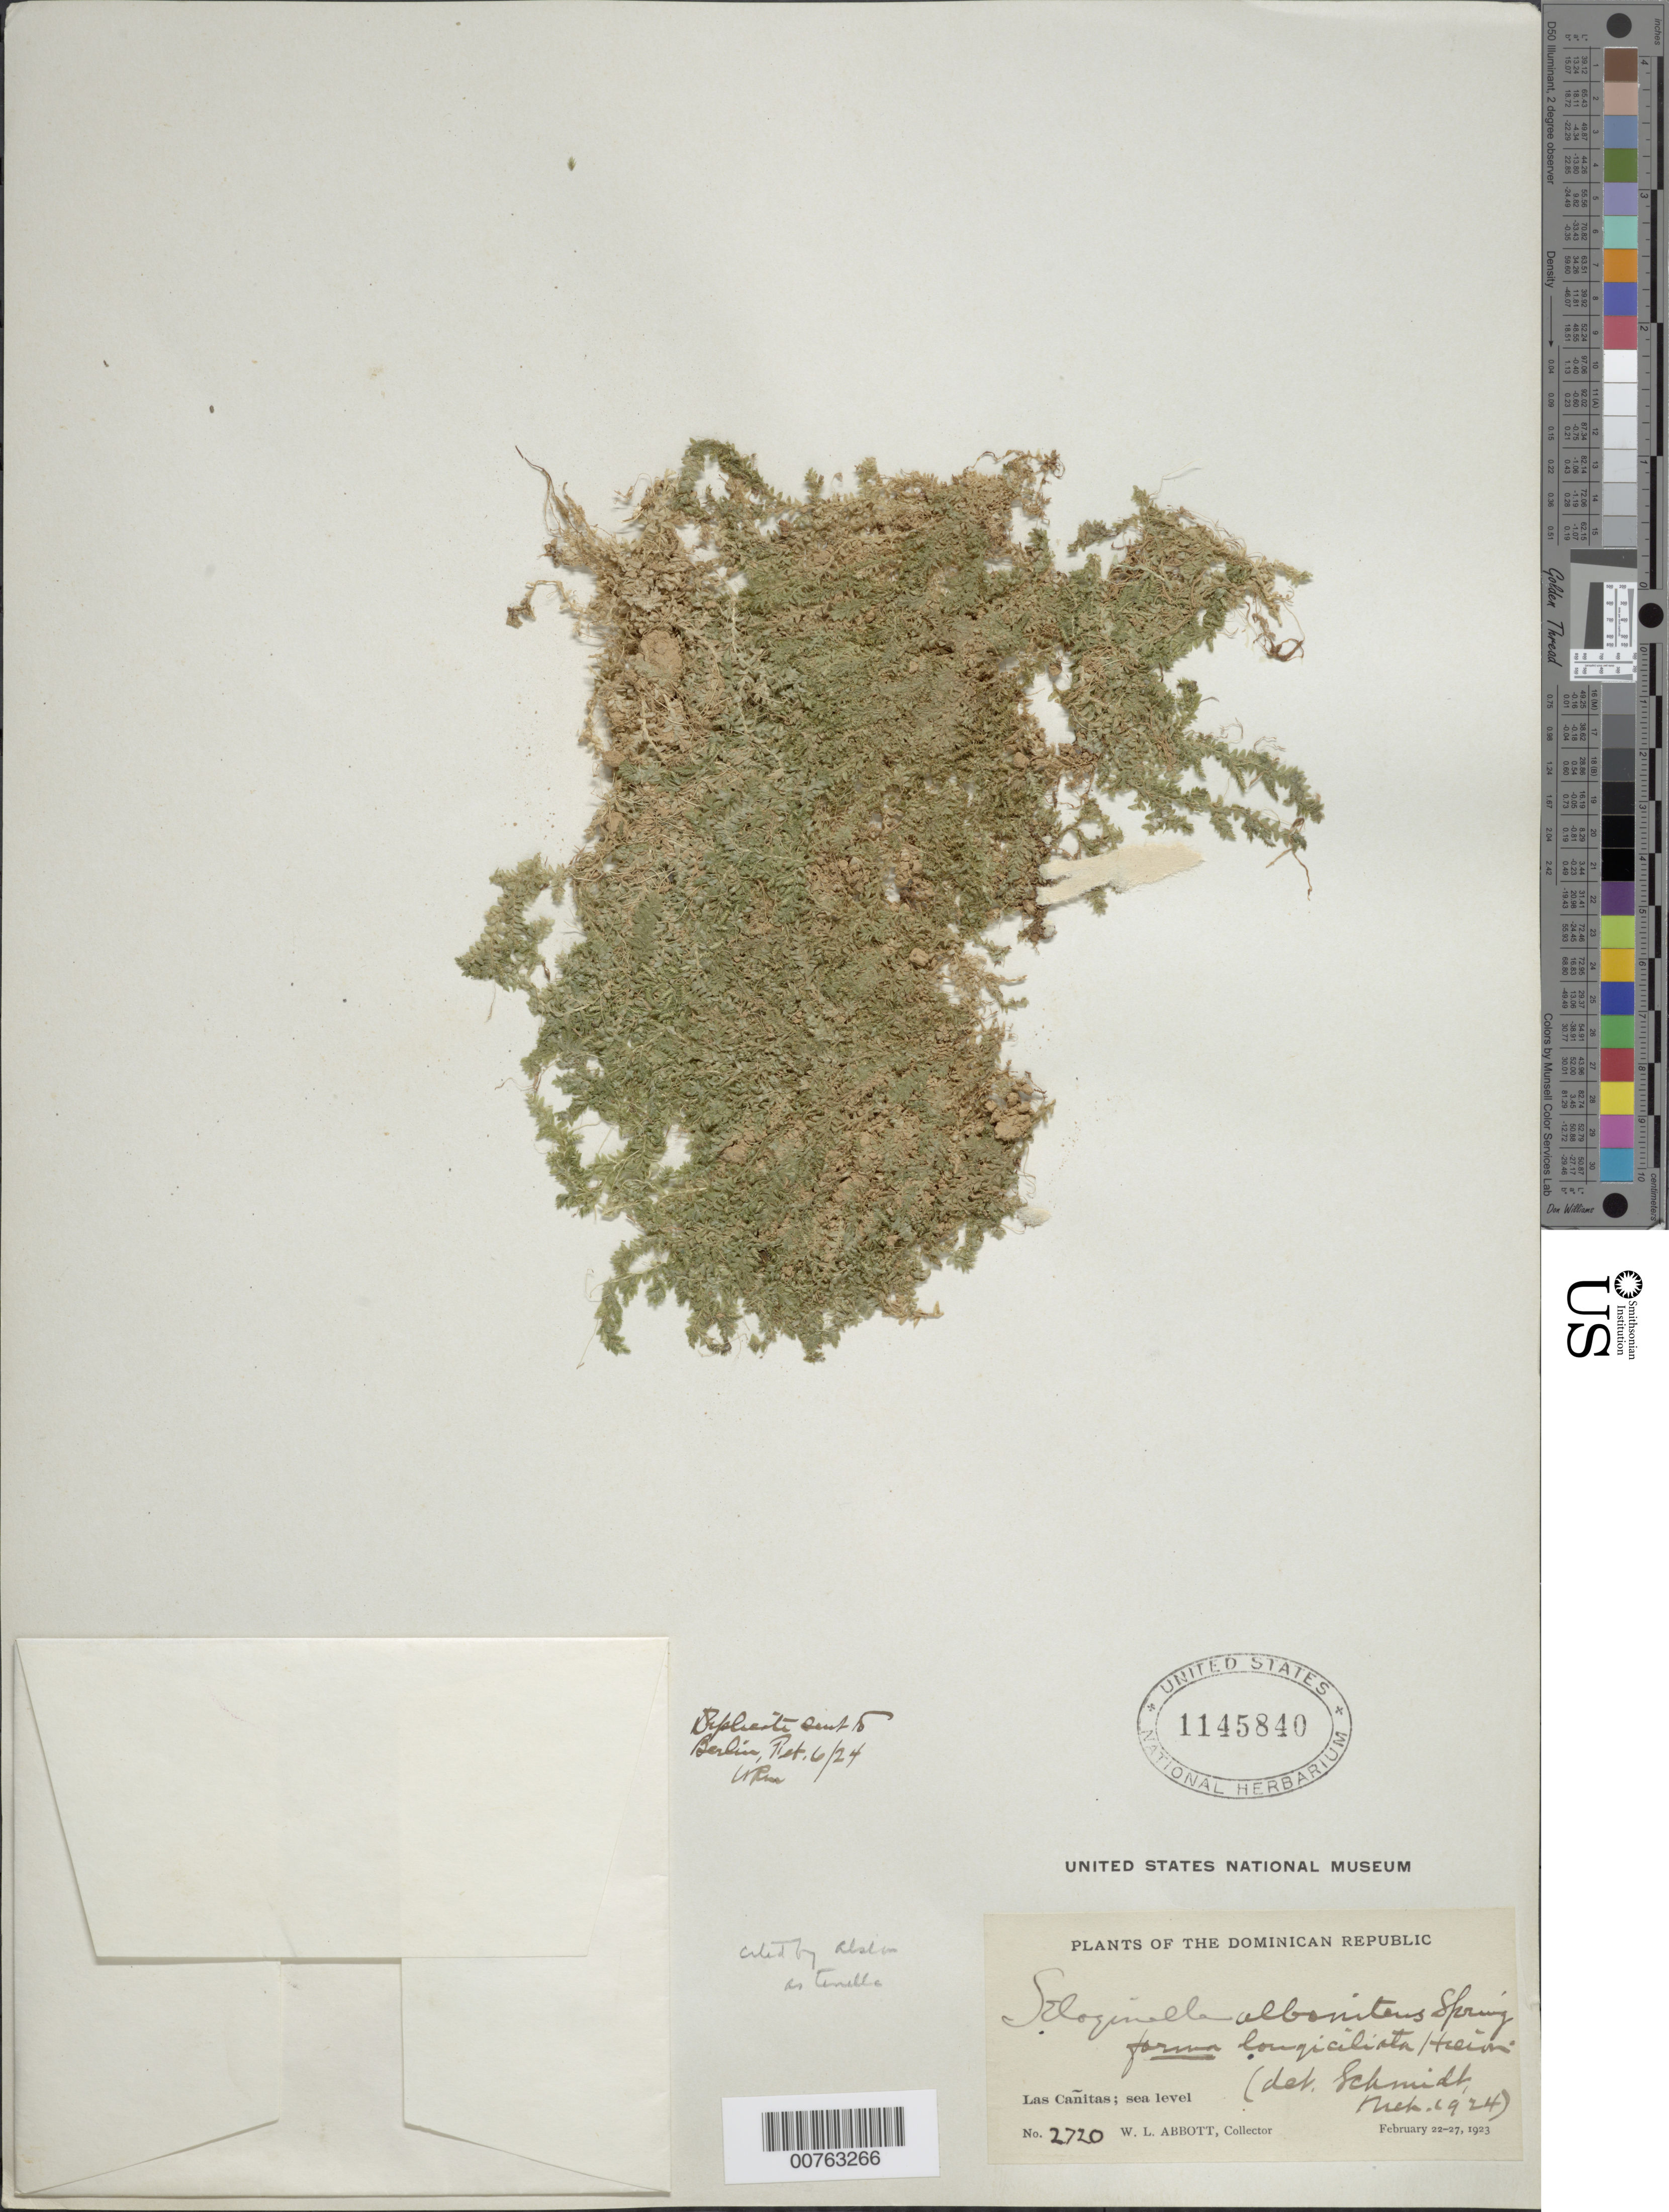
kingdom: Plantae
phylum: Tracheophyta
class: Lycopodiopsida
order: Selaginellales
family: Selaginellaceae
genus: Selaginella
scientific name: Selaginella tenella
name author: (P. Beauv.) Spring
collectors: W. L. Abbott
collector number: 2720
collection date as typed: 22 Feb 1923 27 Feb 1923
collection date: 1923-02-22/1923-02-27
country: Dominican Republic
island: Hispaniola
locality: Las Cañitas, sea level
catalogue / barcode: US 1145840